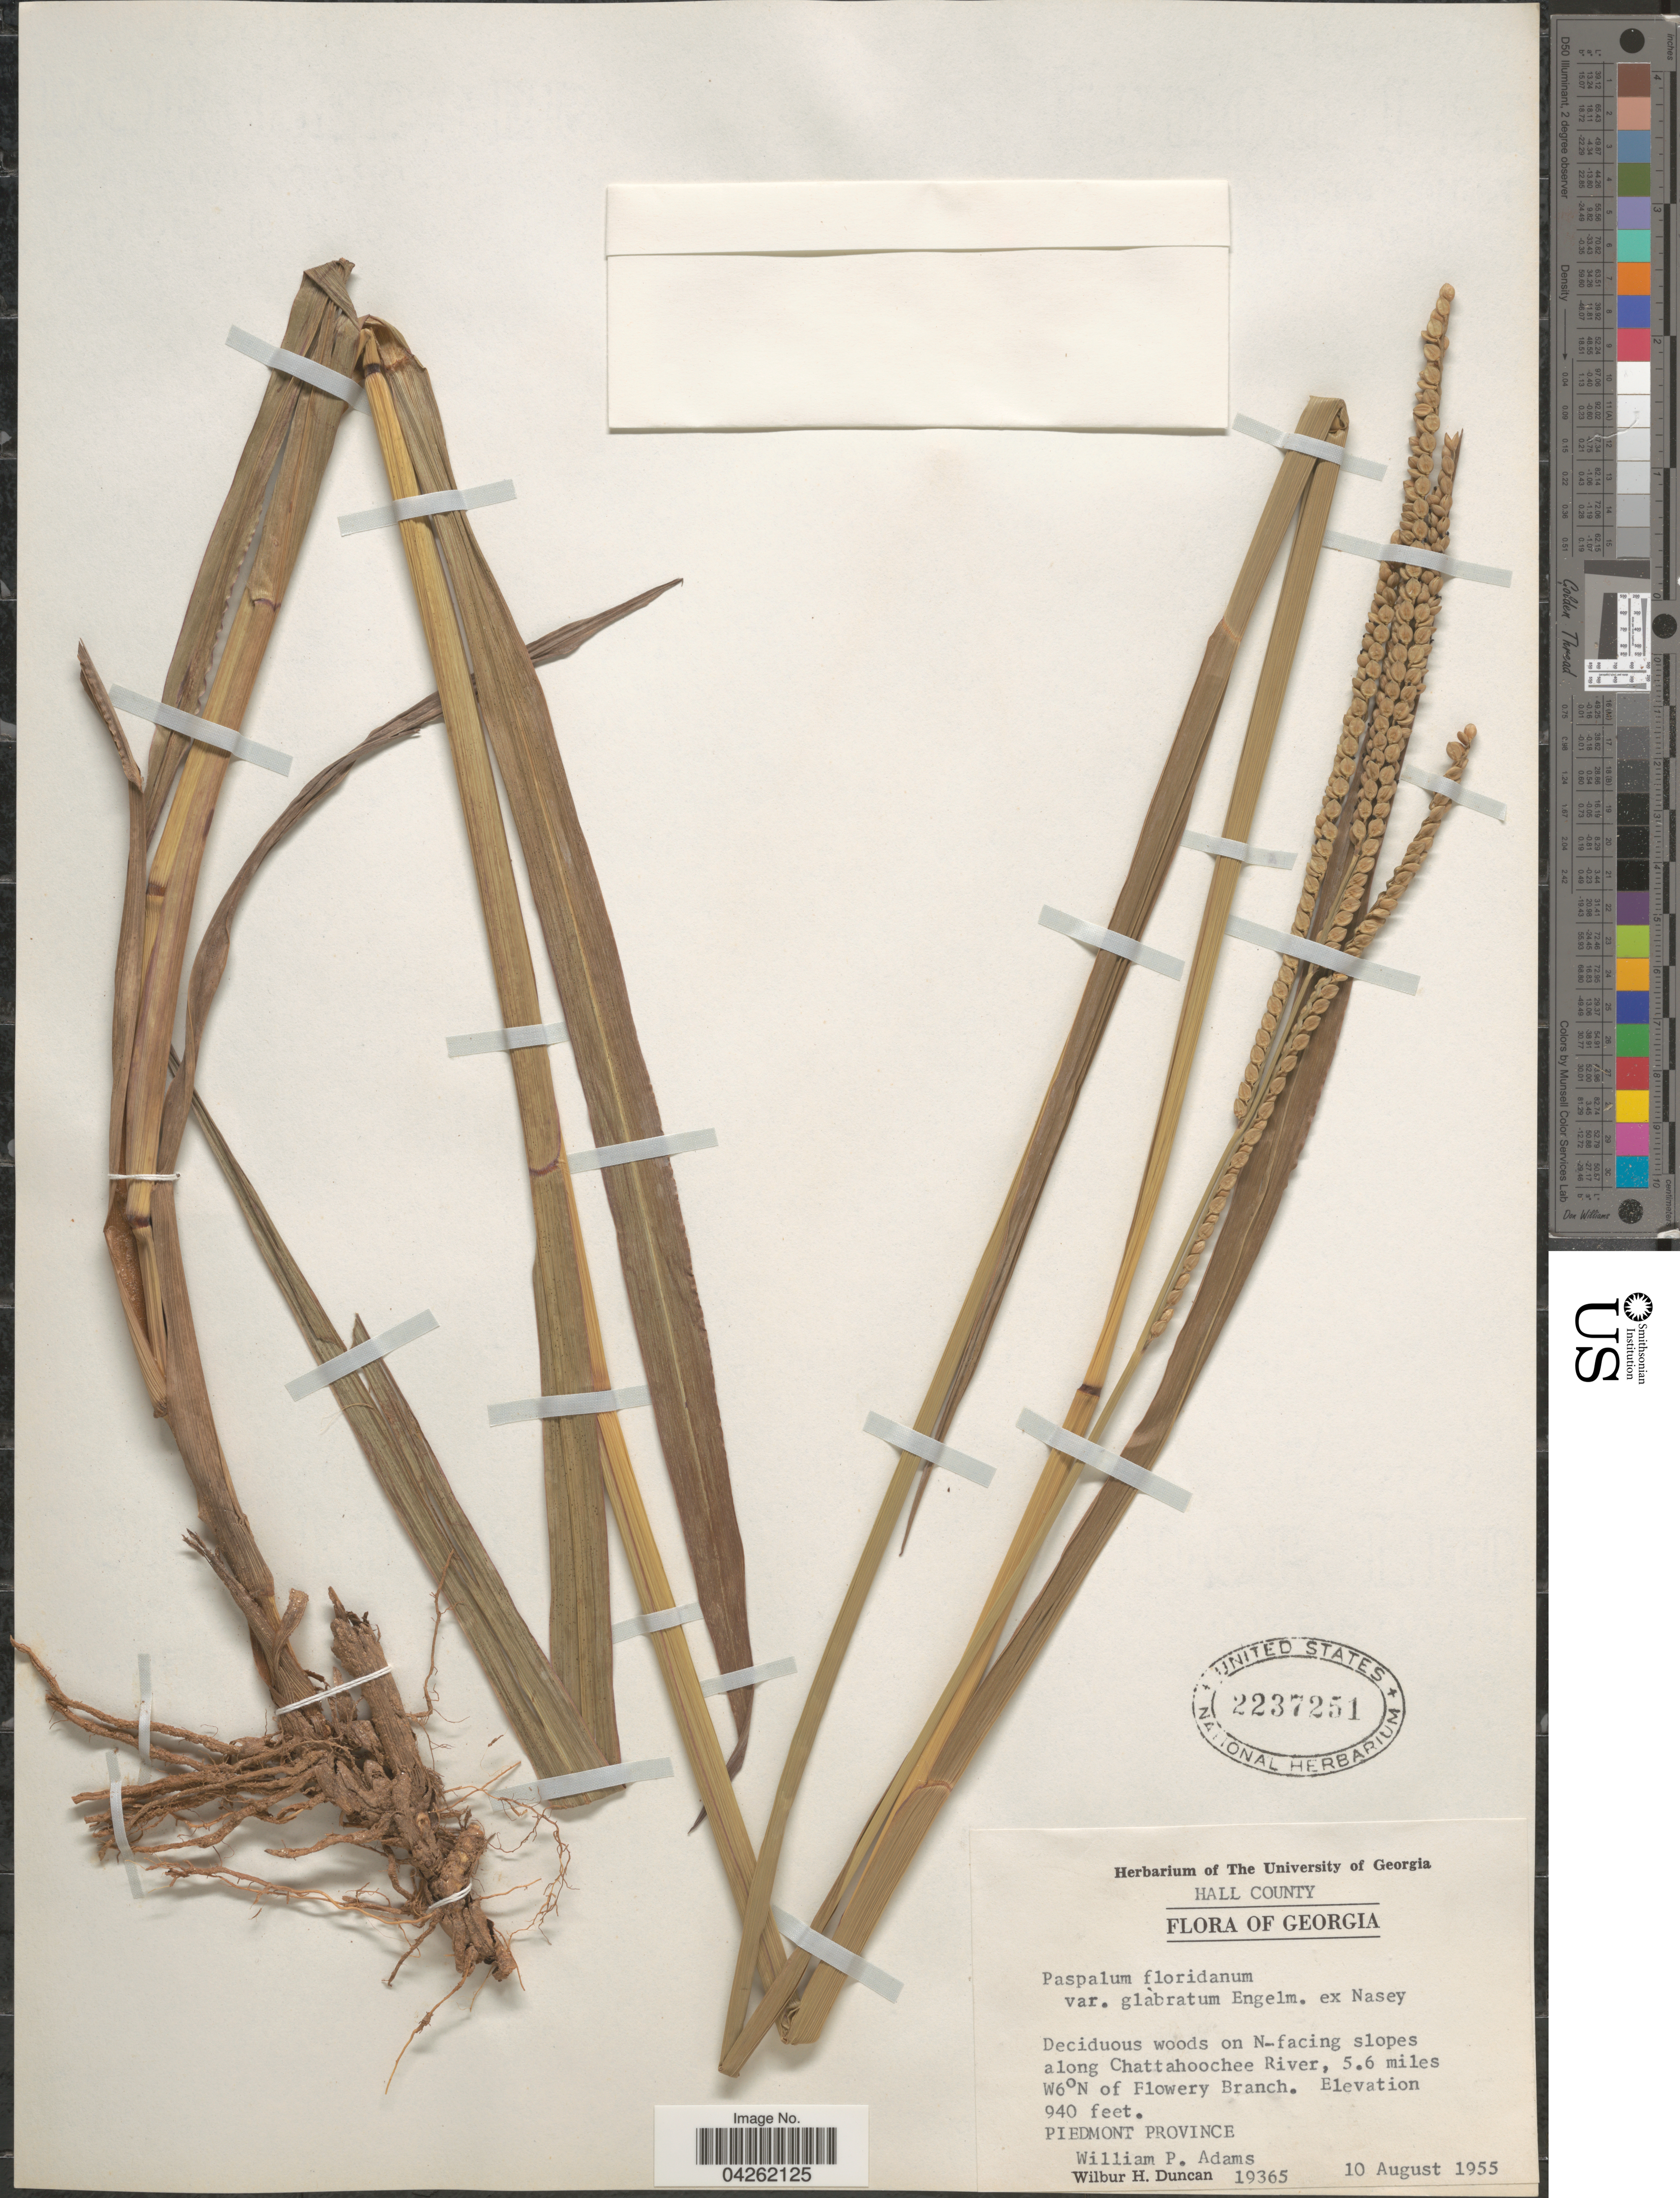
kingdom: Plantae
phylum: Tracheophyta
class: Liliopsida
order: Poales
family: Poaceae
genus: Paspalum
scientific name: Paspalum floridanum var. glabratum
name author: Engelm. ex Vasey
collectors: W. P. Adams & W. H. Duncan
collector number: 19365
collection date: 1955-08-10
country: United States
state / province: Georgia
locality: Hall County. Deciduous woods on N-facing slopes along Chattahoochee River, 5.6 miles W6ºN of Flowery Branch. Piedmont Province.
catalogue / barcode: US 2237251